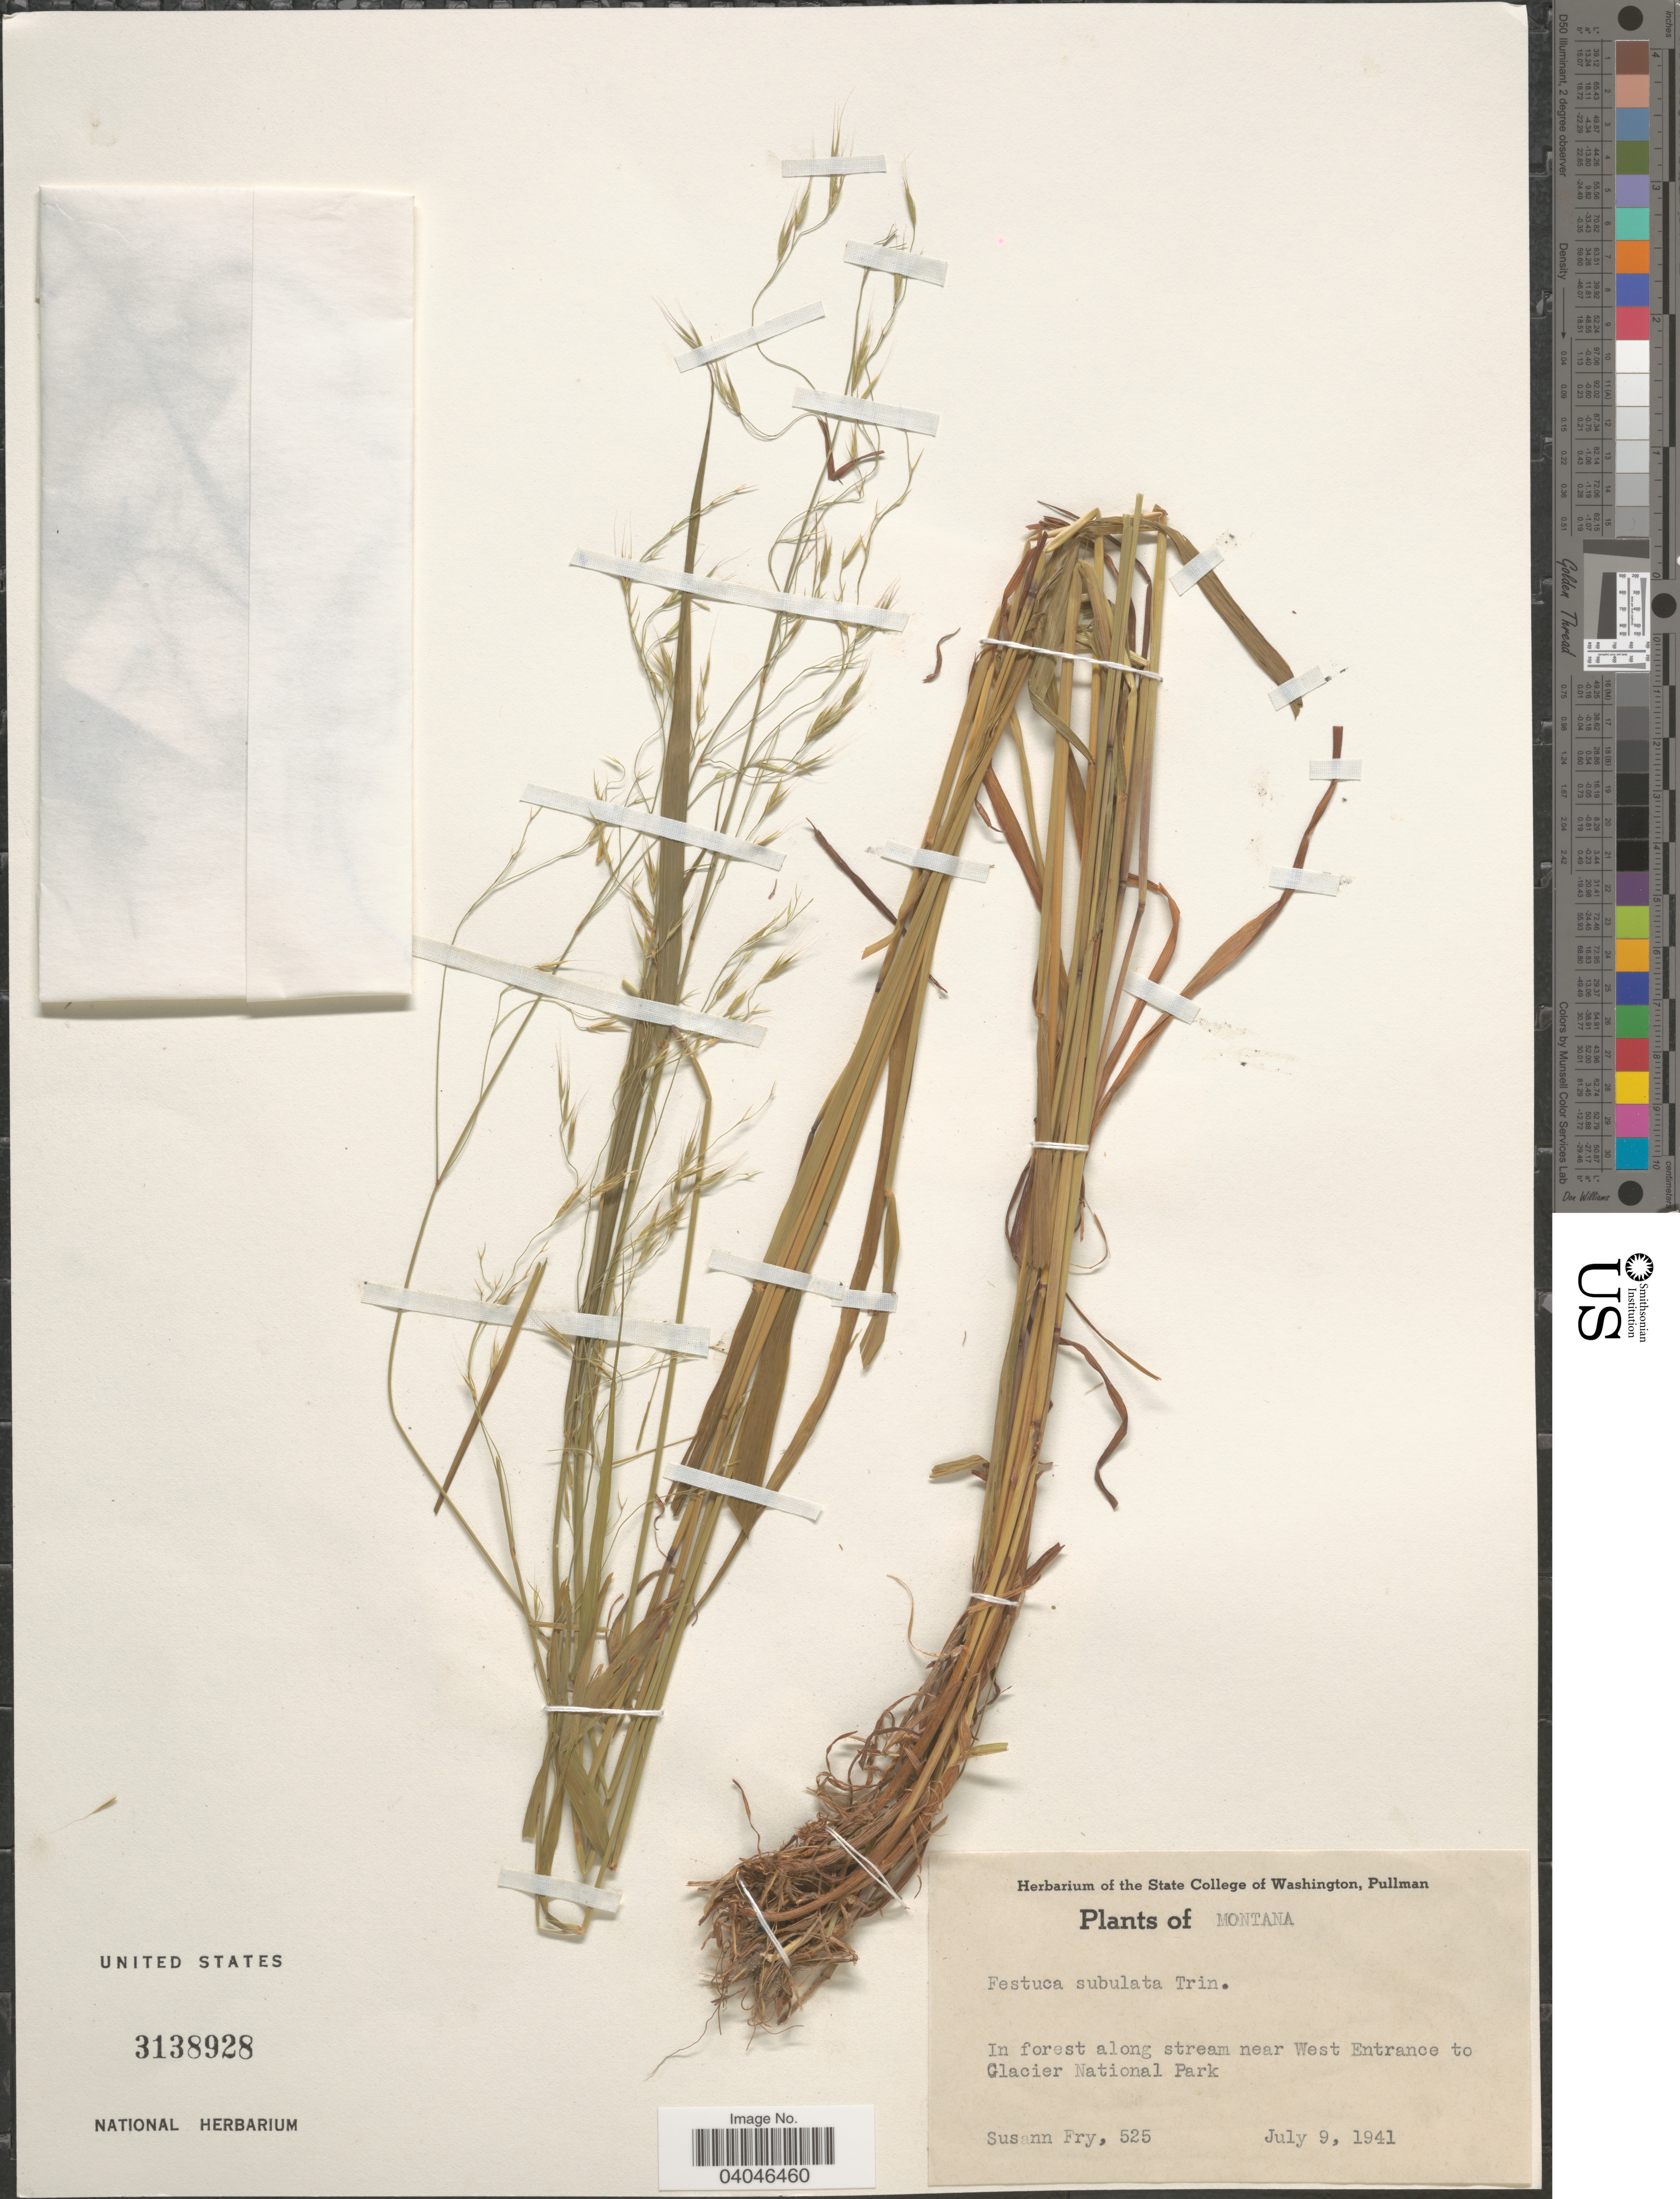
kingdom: Plantae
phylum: Tracheophyta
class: Liliopsida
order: Poales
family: Poaceae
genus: Festuca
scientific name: Festuca subulata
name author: Trin.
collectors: S. Fry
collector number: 525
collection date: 1941-07-09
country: United States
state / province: Montana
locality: In forest along stream near West Entrance to Glacier National Park.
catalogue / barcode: US 3138928